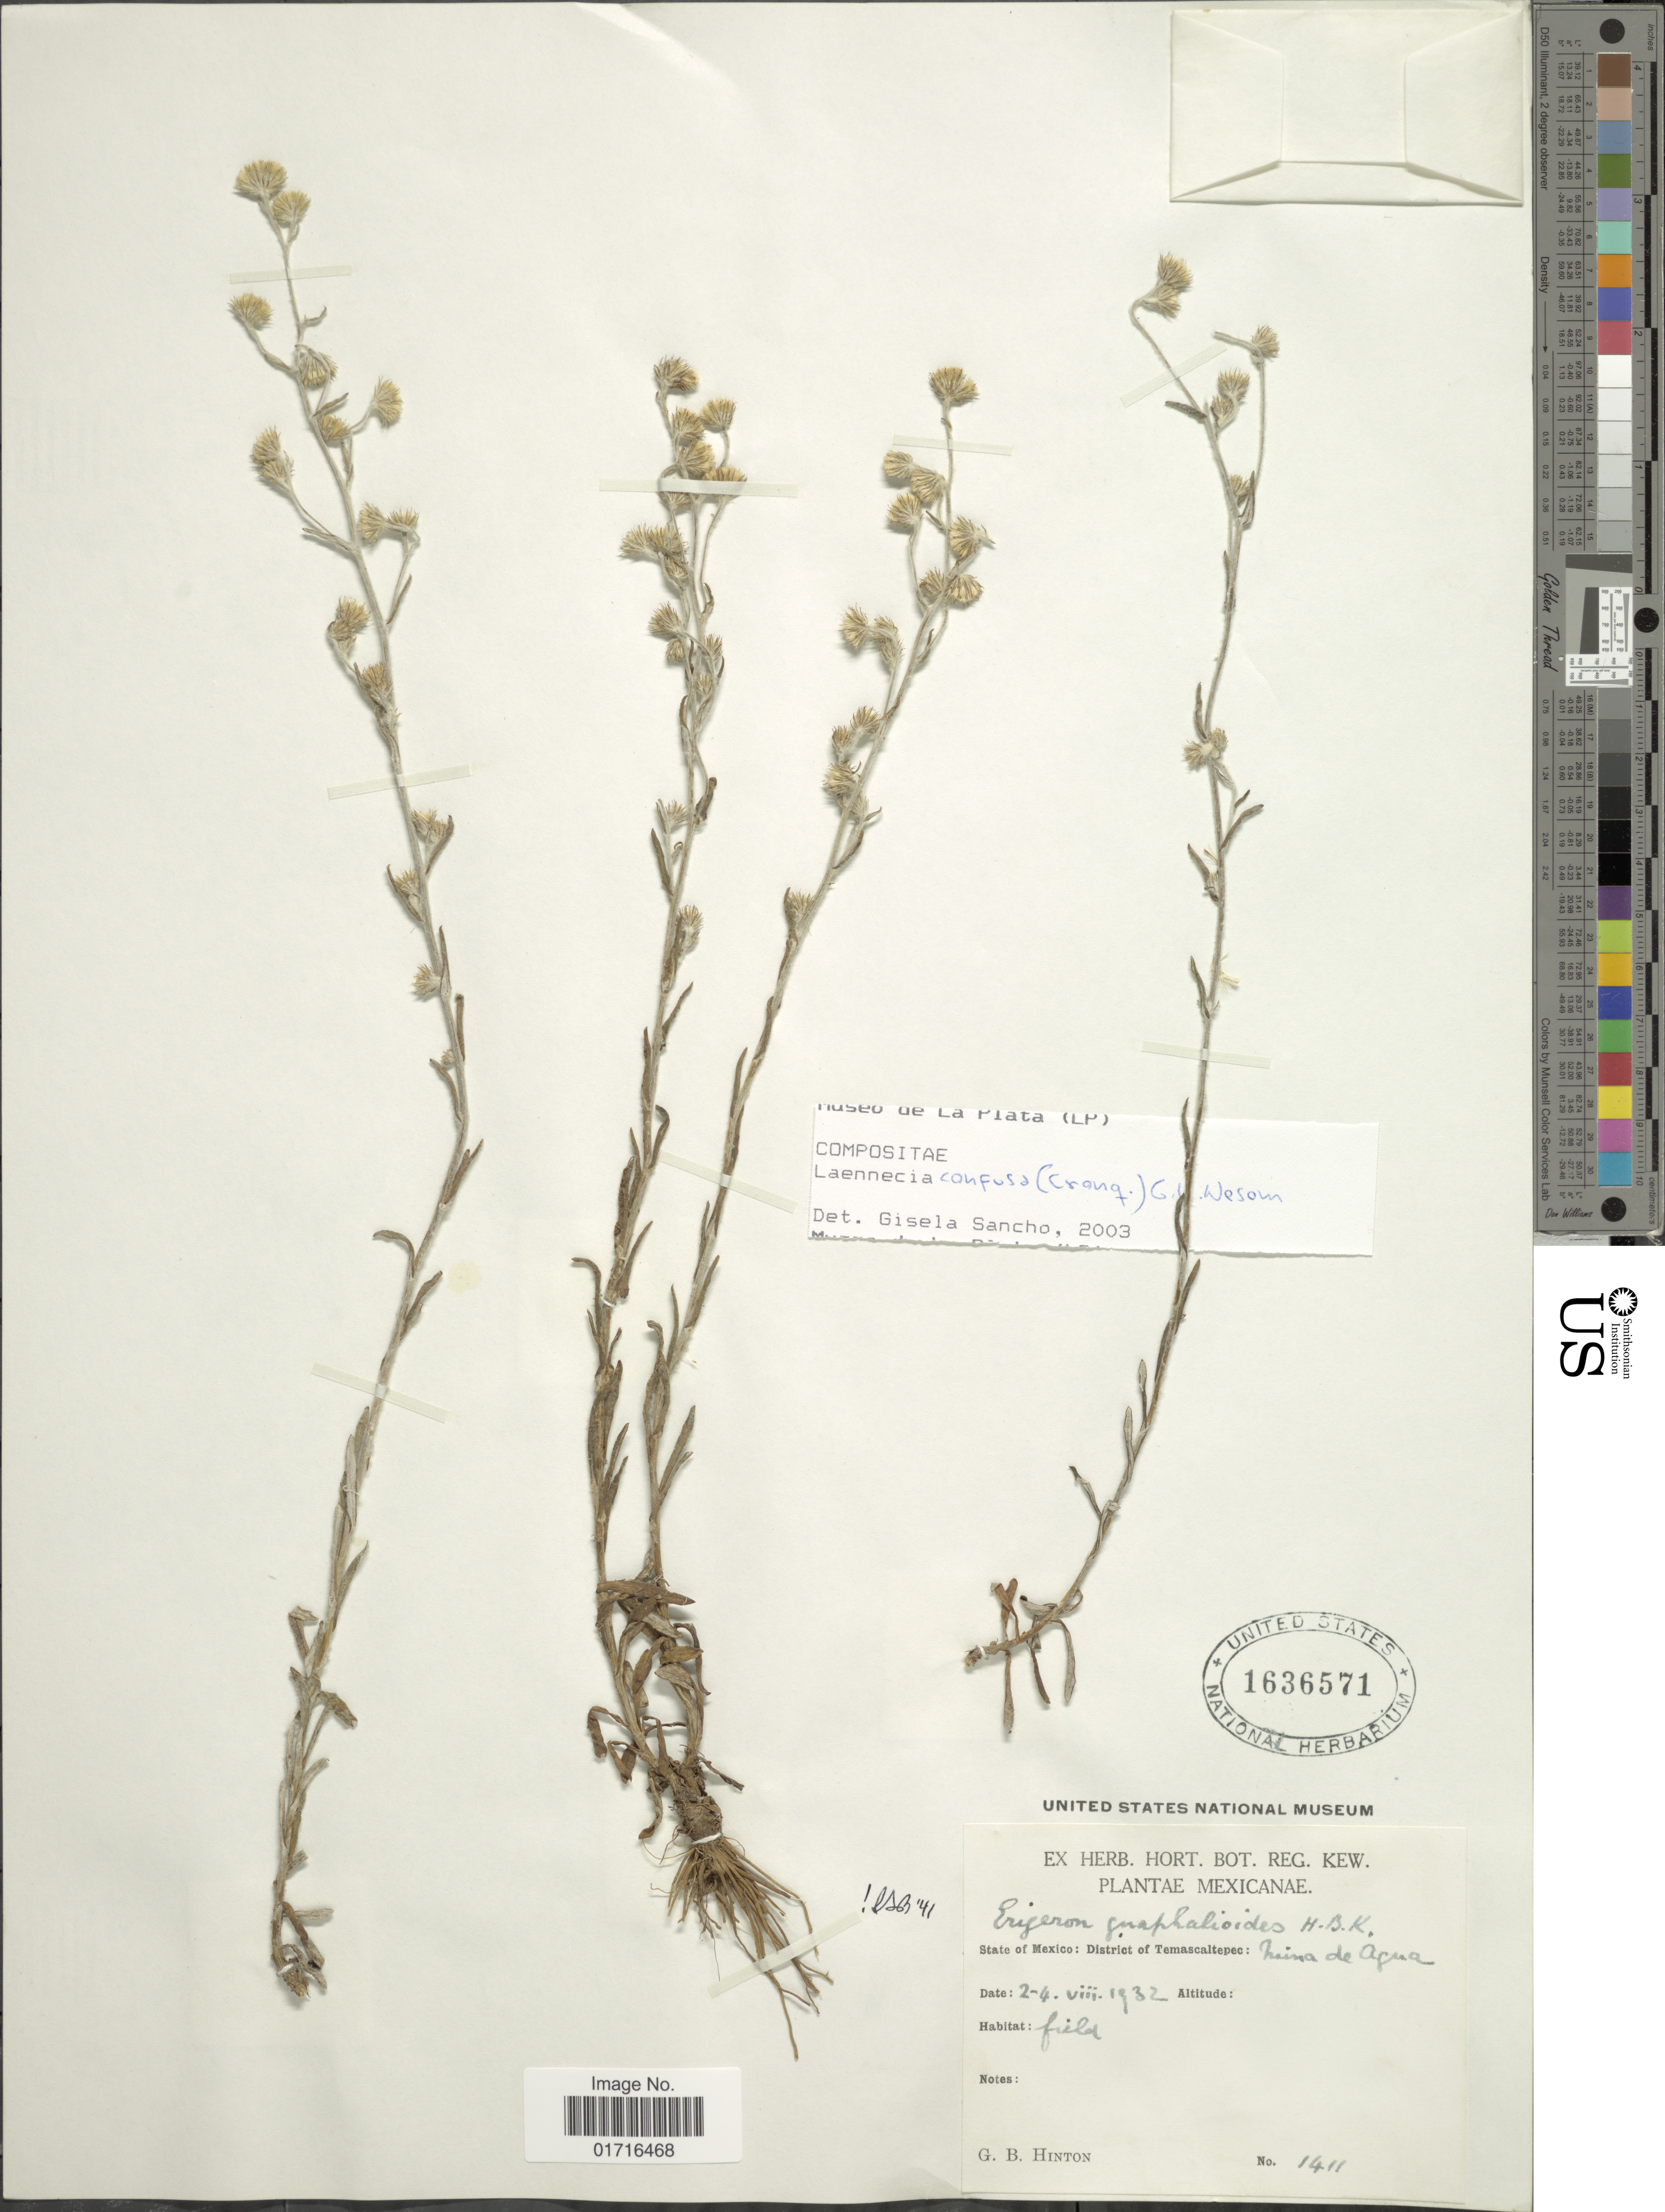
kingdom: Plantae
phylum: Tracheophyta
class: Magnoliopsida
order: Asterales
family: Asteraceae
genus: Conyza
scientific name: Conyza confusa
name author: Cronq.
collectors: G. B. Hinton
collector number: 1411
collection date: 1932-08-02/1932-08-04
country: Mexico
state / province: México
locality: District of Temascaltepec: Mina de Agua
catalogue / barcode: US 1636571